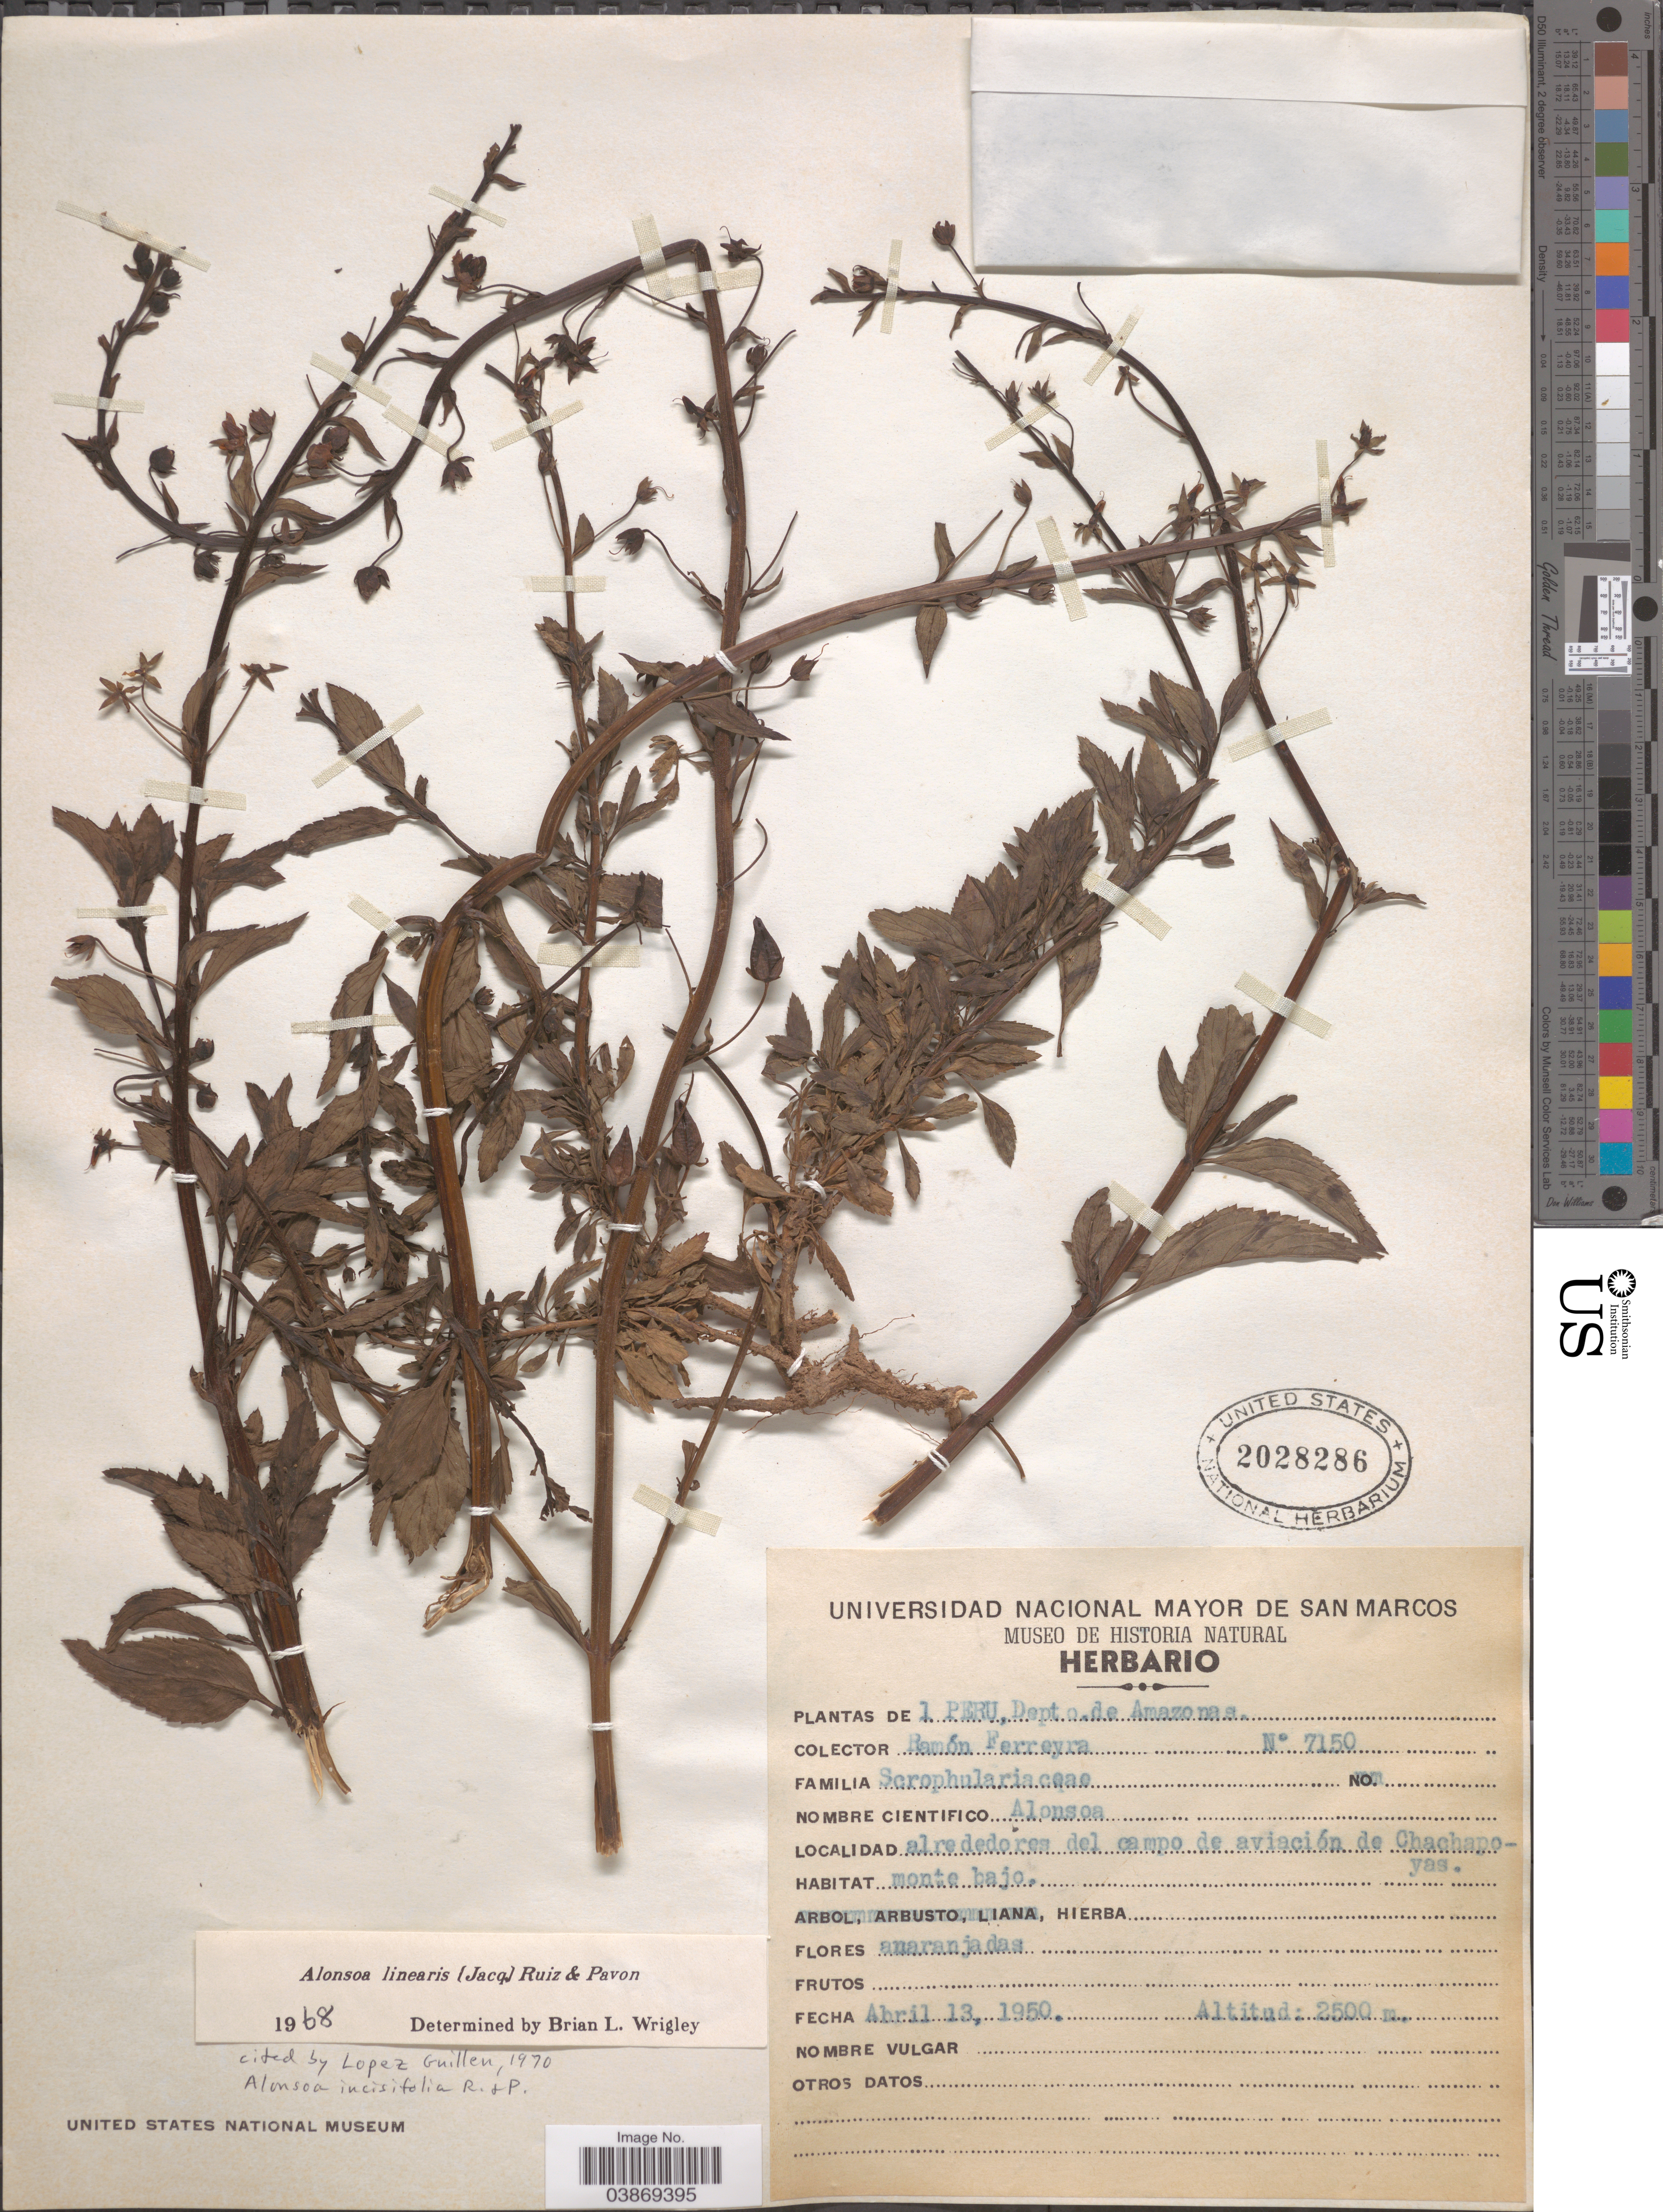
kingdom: Plantae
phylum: Tracheophyta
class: Magnoliopsida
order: Lamiales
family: Scrophulariaceae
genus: Alonsoa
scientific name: Alonsoa linearis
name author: (Jacq.) Ruiz & Pav.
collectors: R. A. Ferreyra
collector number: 7150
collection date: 1950-04-13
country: Peru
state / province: Amazonas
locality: Dept o. de Amazonas. Alrededores del campo de aviación de Chachapoyas.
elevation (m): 2500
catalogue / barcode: US 2028286